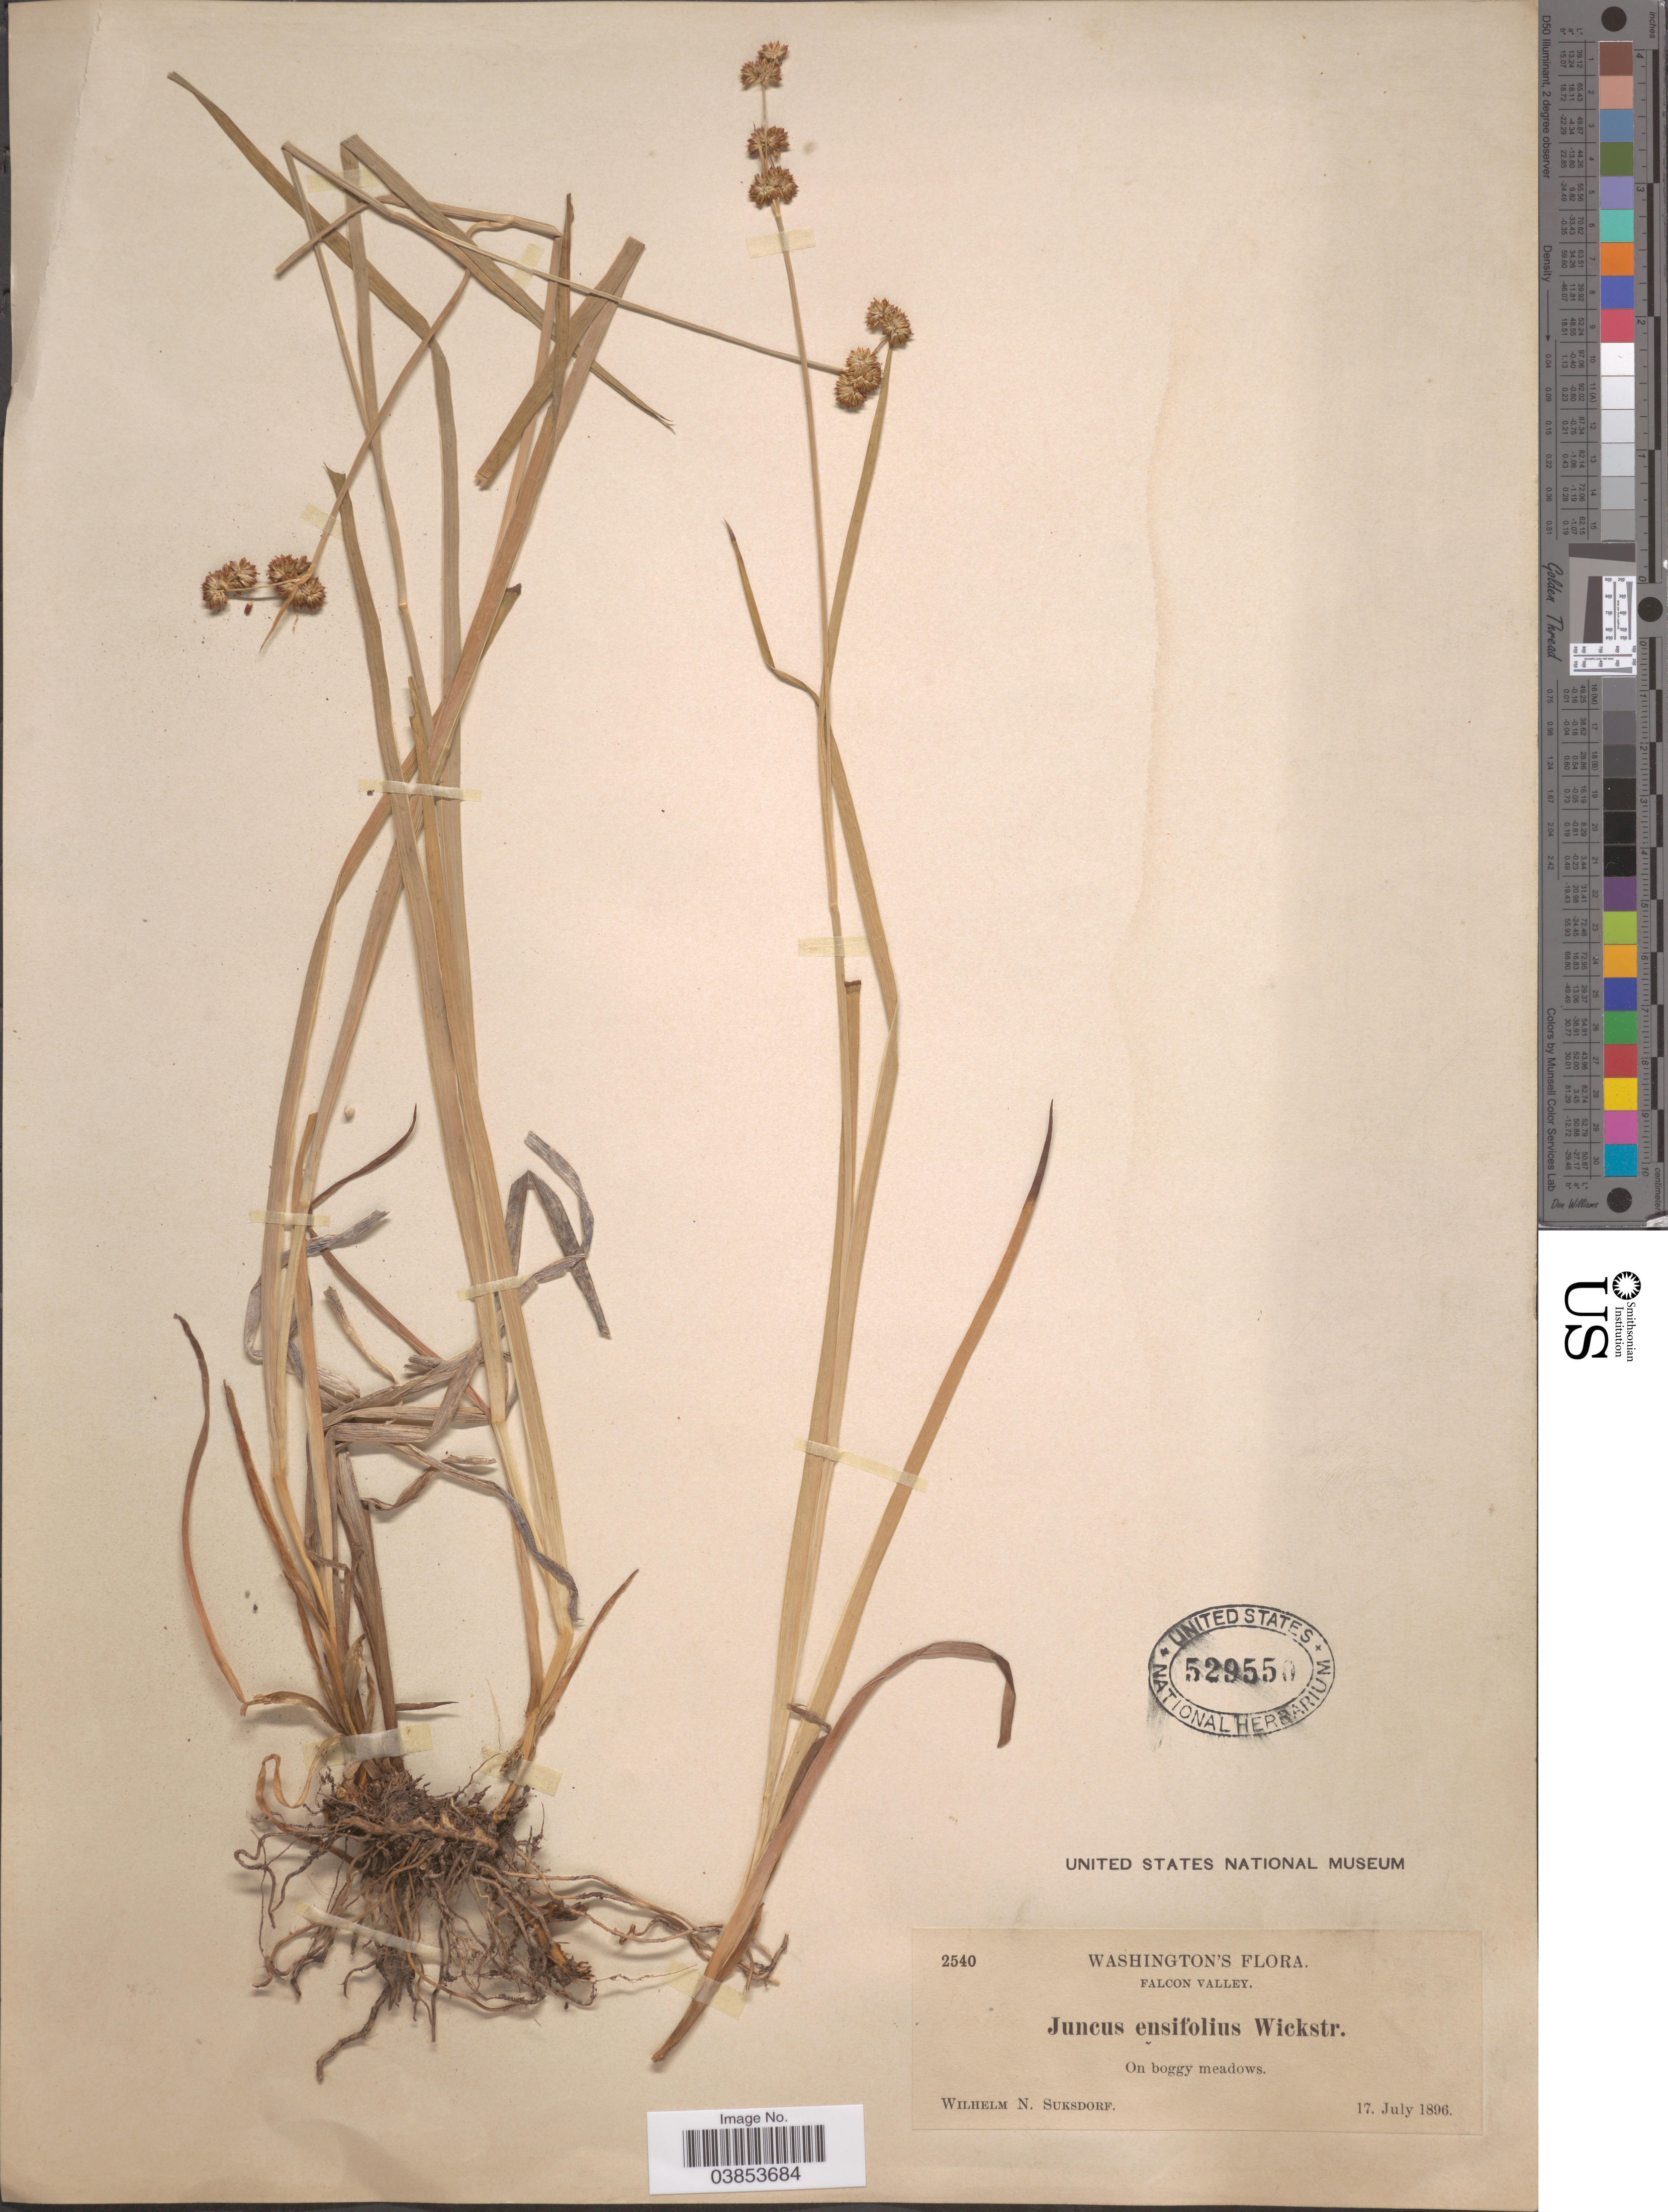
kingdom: Plantae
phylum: Tracheophyta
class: Liliopsida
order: Poales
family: Juncaceae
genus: Juncus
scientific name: Juncus ensifolius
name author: Wikstr.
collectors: W. N. Suksdorf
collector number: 2540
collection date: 1896-07-17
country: United States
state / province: Washington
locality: Falcon Valley.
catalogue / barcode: US 529550